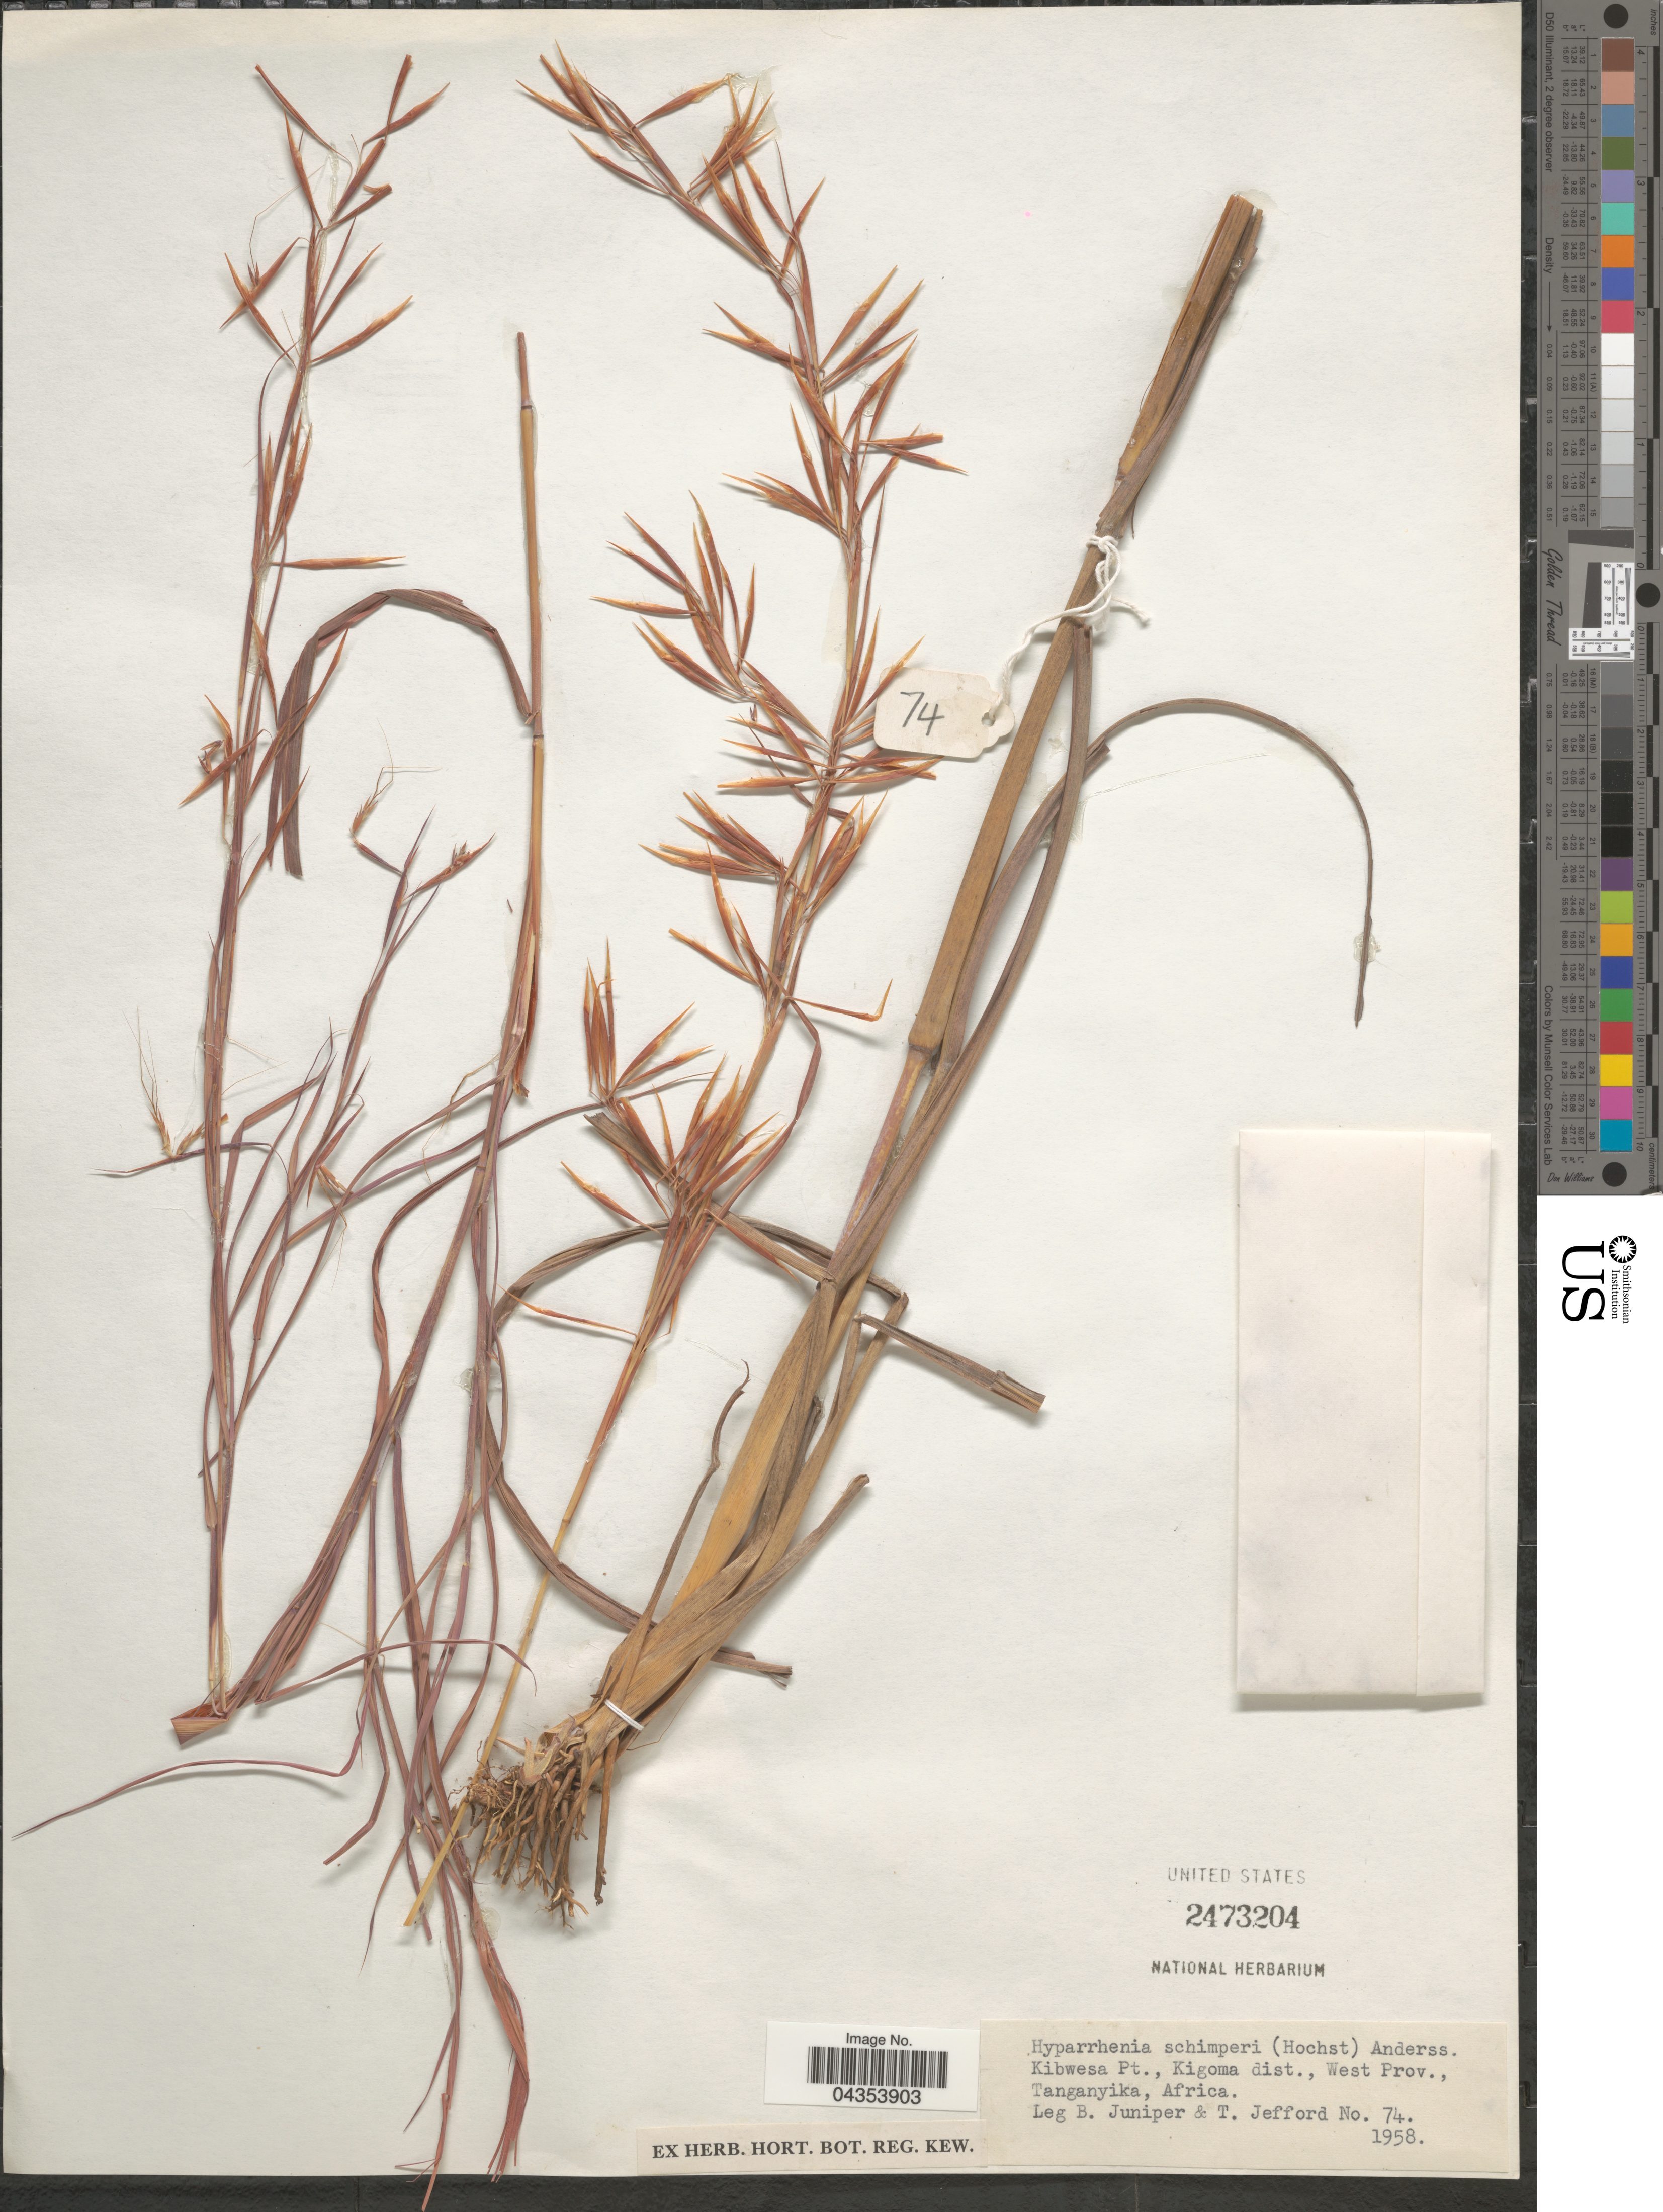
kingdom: Plantae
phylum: Tracheophyta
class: Liliopsida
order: Poales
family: Poaceae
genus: Hyparrhenia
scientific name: Hyparrhenia schimperi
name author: (Hochst. ex A. Rich.) Andersson ex Stapf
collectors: B. Juniper & T. Jefford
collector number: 74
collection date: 1958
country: Tanzania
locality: Kibwese Pt., Kigoma dist., West Prov., Tanganyika.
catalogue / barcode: US 2473204